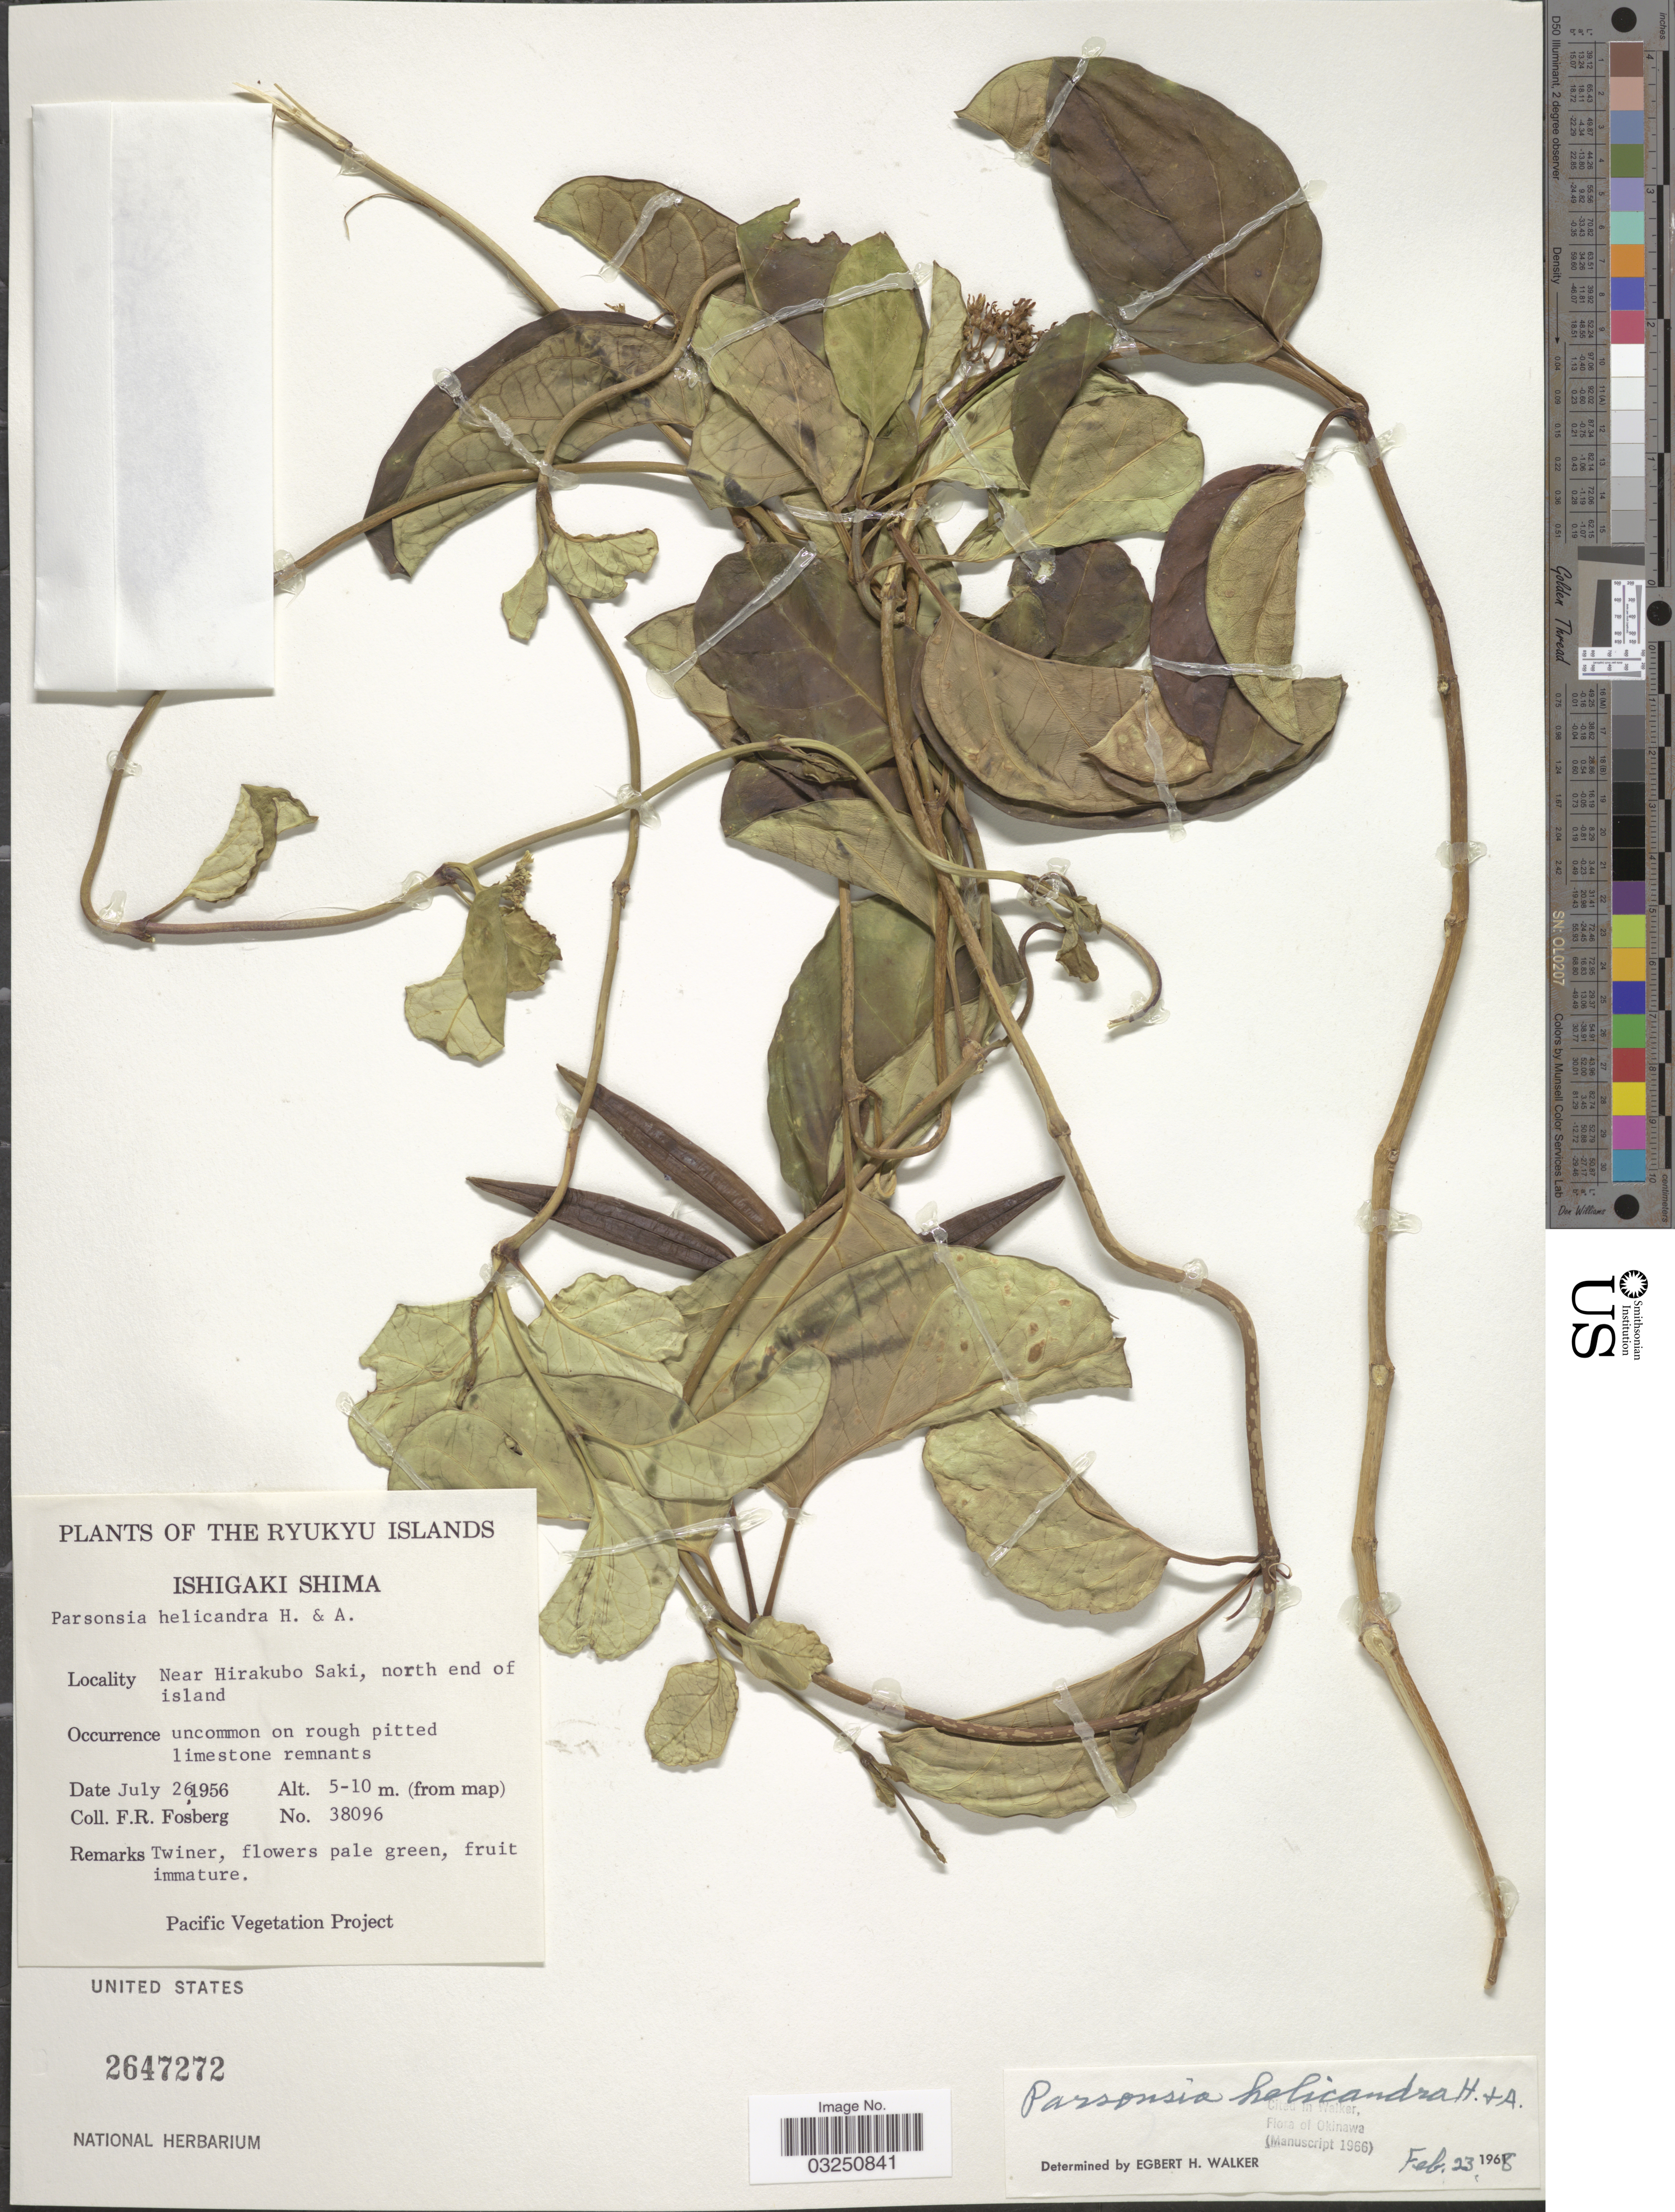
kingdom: Plantae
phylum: Tracheophyta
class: Magnoliopsida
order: Gentianales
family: Apocynaceae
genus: Parsonsia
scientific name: Parsonsia alboflavescens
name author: (Dennst.) Mabberley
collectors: F. R. Fosberg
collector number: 38096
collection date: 1956-07-26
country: Japan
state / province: Okinawa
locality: The Ryukyu Islands. Ishigaki Shima. Near Hirakubo Saki, north end of island.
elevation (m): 5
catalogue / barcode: US 2647272